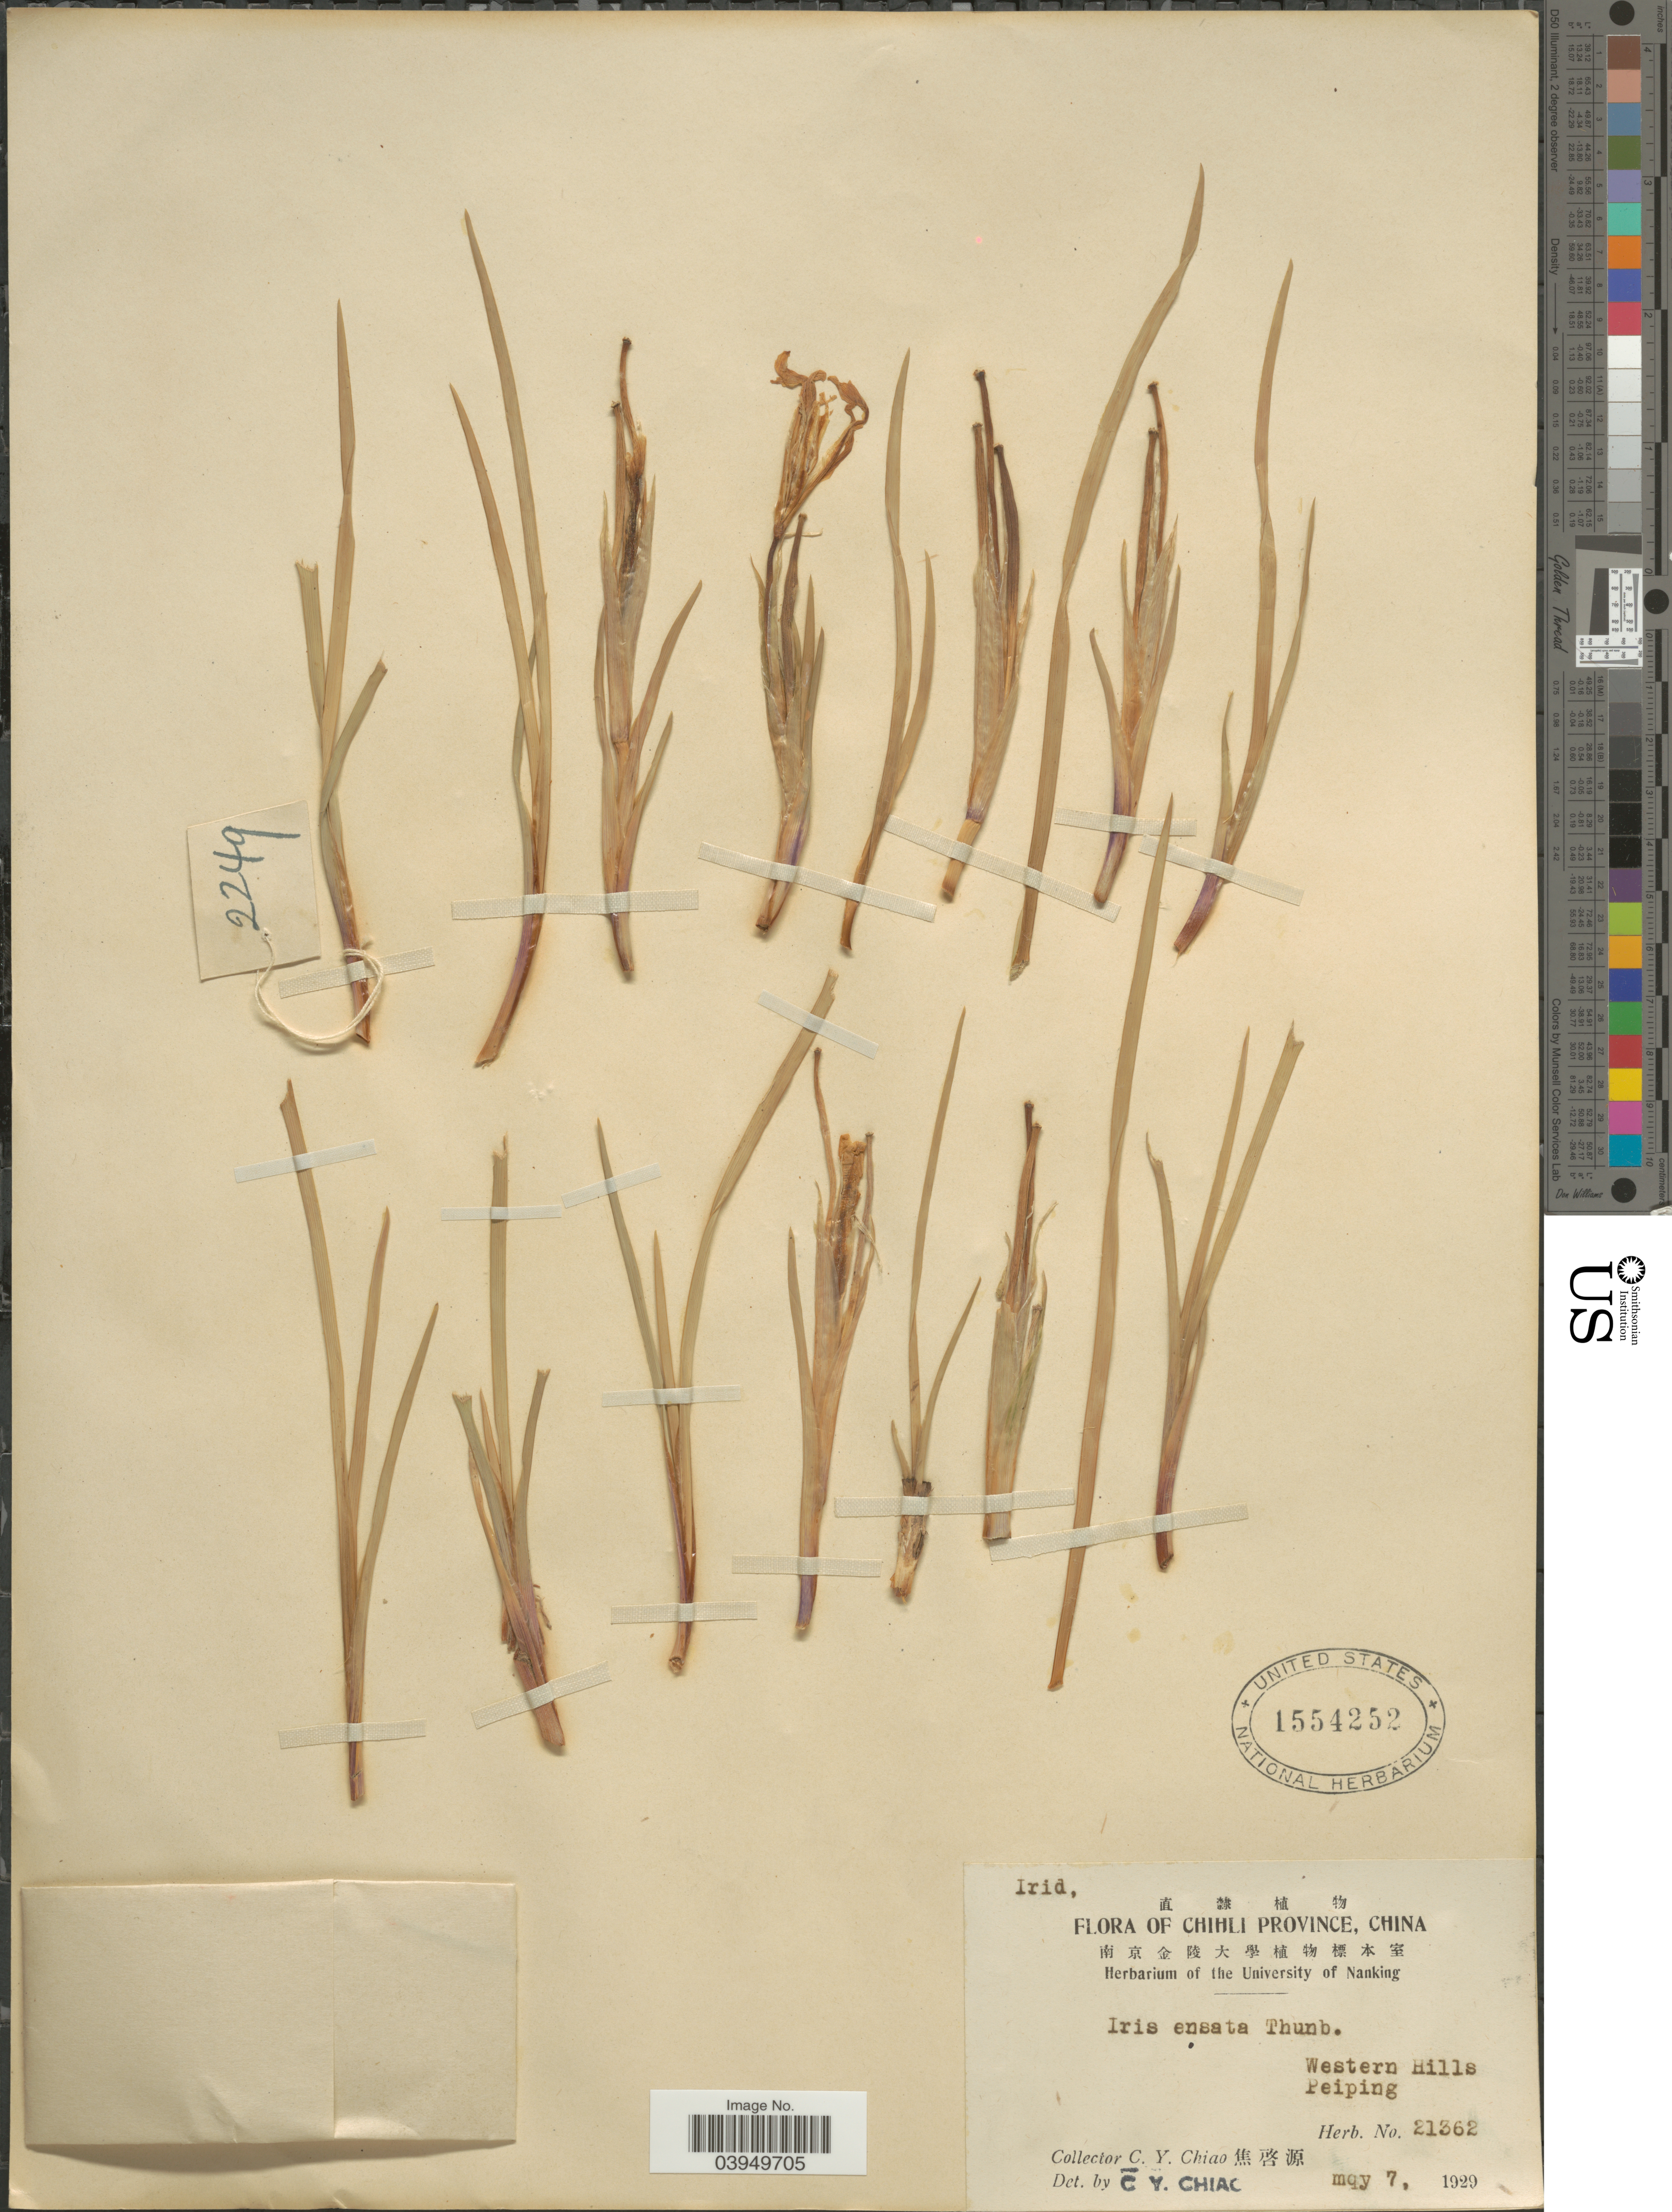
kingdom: Plantae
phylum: Tracheophyta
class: Liliopsida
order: Asparagales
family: Iridaceae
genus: Iris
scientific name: Iris ensata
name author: Thunb.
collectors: C. Y. Chiao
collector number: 21362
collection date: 1929-05-07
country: China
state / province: Beijing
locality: Chihli Province. Western Hills. Peiping.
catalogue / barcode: US 1554252